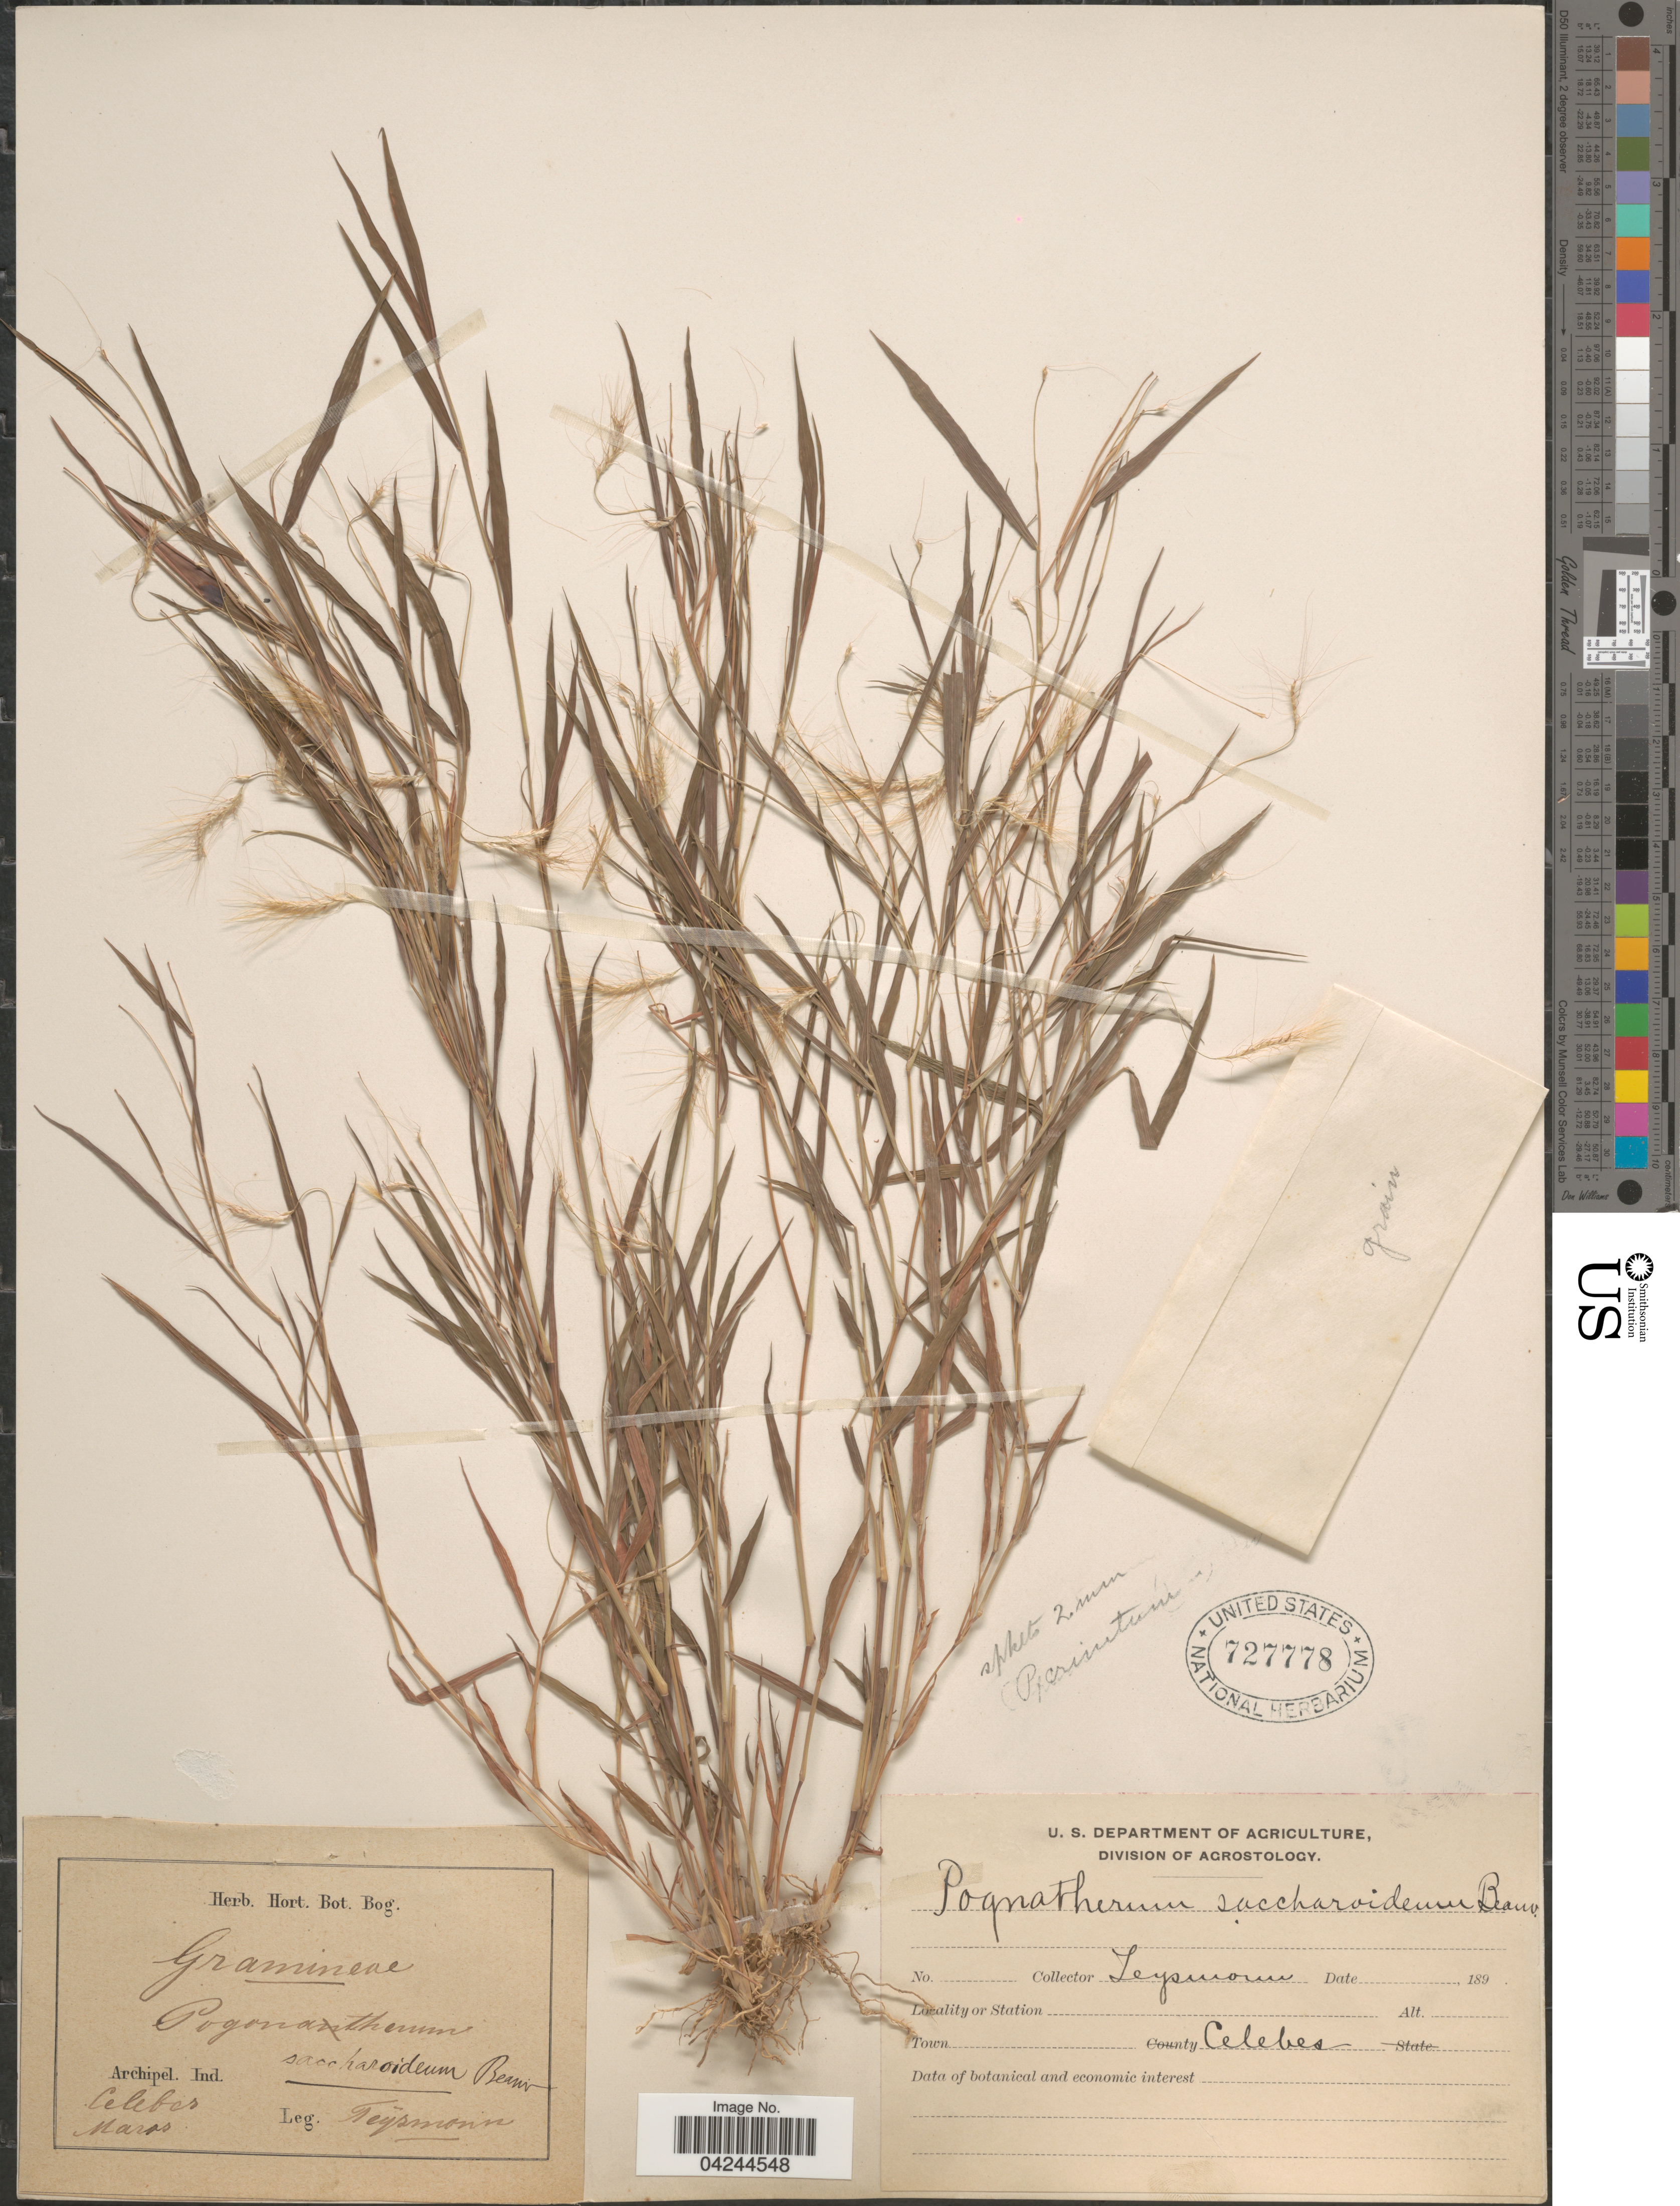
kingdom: Plantae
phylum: Tracheophyta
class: Liliopsida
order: Poales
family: Poaceae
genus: Pogonatherum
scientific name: Pogonatherum crinitum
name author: (Thunb.) Kunth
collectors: Teysmann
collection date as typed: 189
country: Indonesia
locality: Archipel. Ind. Celebes. Maros.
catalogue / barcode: US 727778